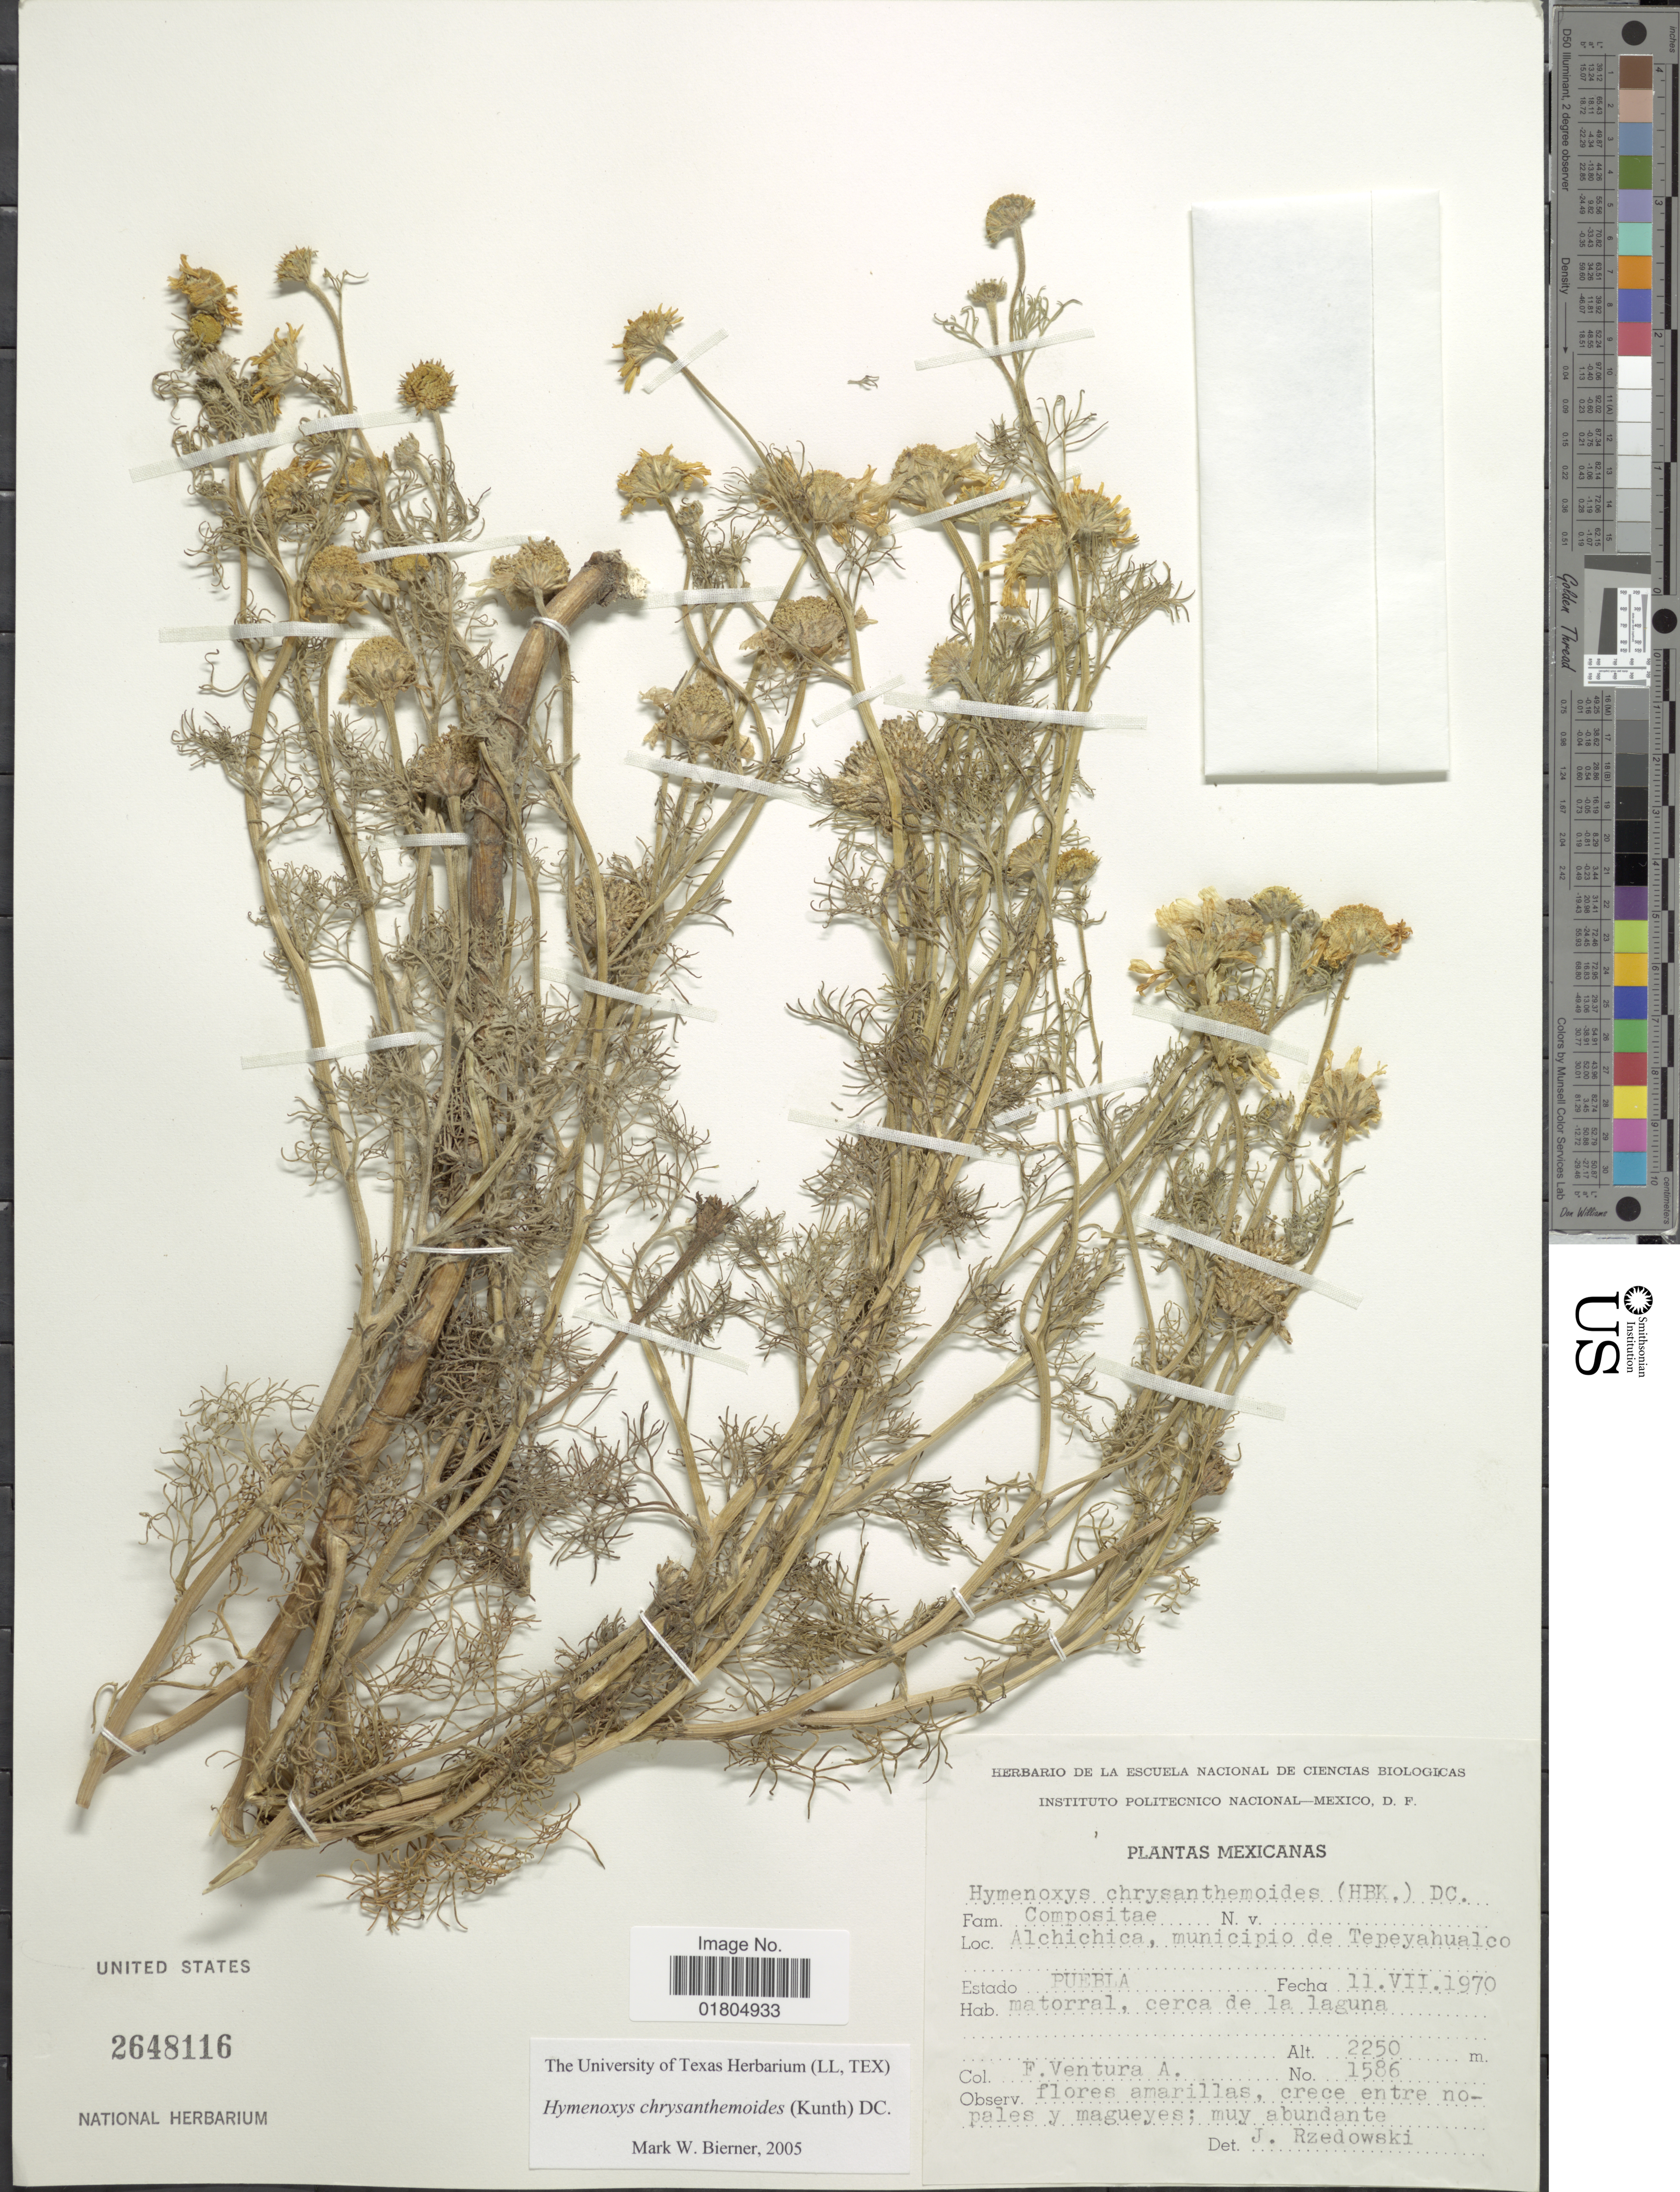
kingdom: Plantae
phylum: Tracheophyta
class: Magnoliopsida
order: Asterales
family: Asteraceae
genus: Hymenoxys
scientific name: Hymenoxys chrysanthemoides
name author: (Kunth) DC.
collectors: F. Ventura A.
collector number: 1586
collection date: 1970-07-11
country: Mexico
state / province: Puebla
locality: Alchichica, municipio de Tepeyahualco.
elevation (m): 2250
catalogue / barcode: US 2648116